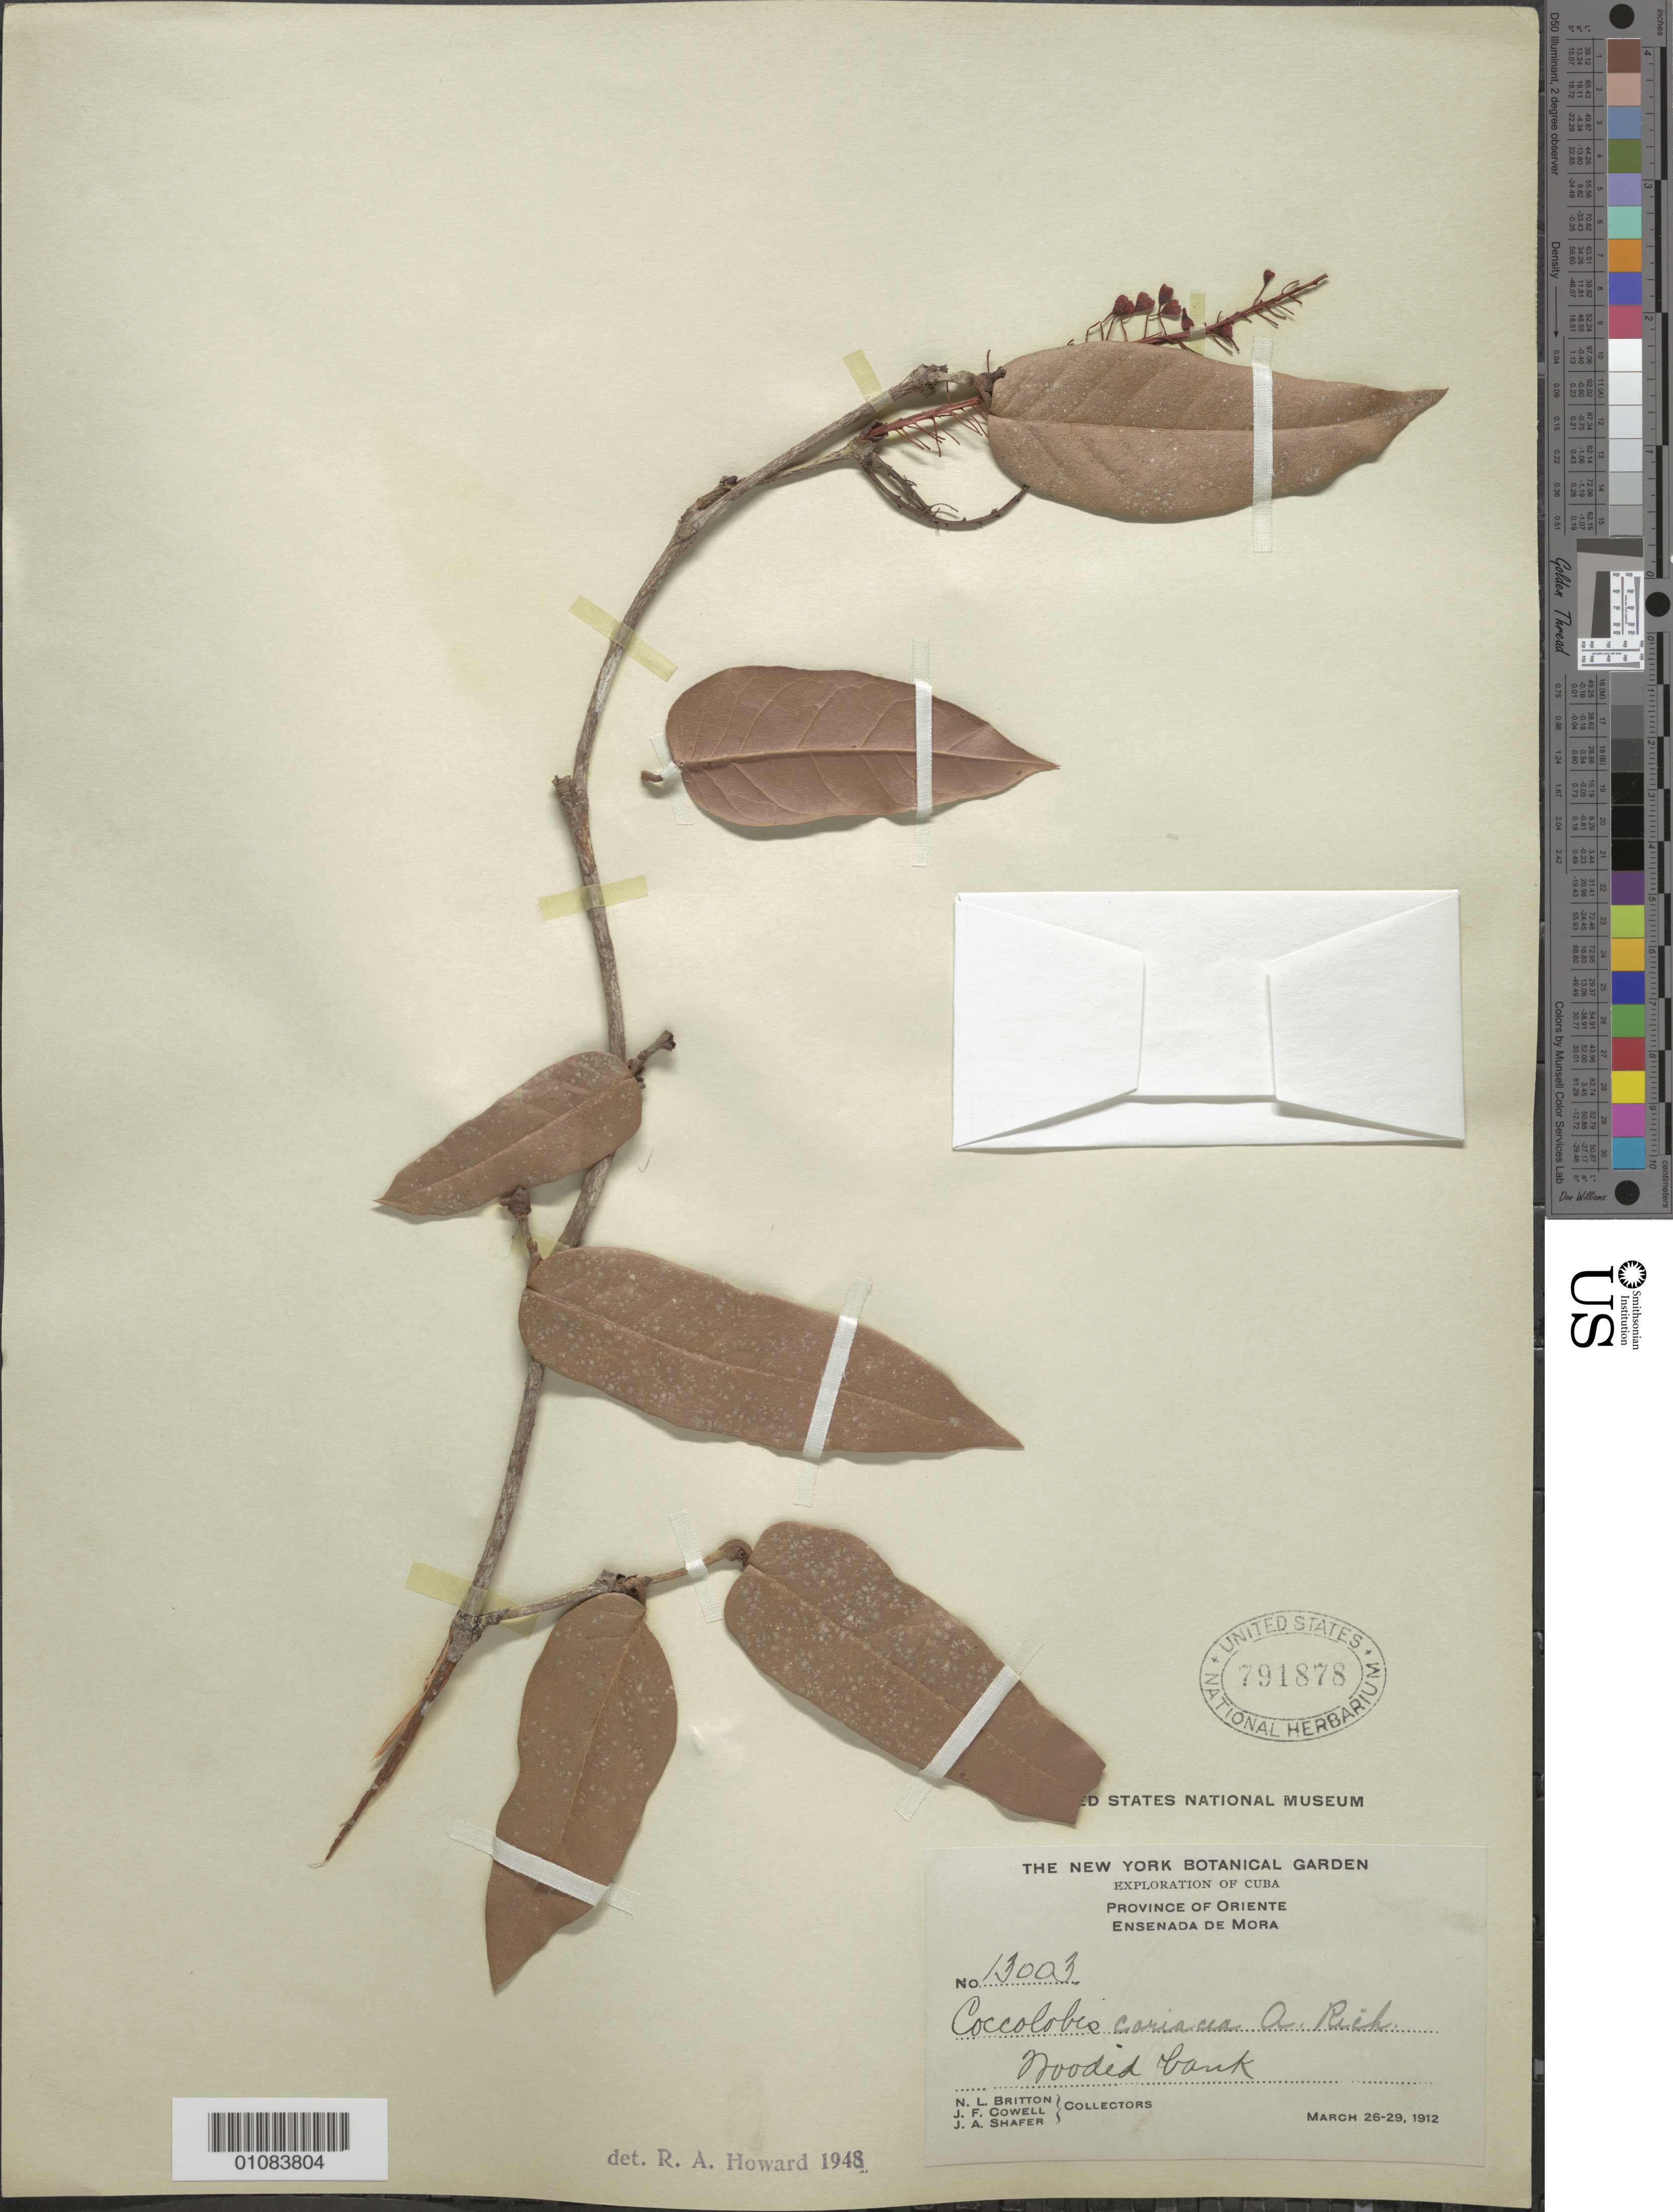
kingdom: Plantae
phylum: Tracheophyta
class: Magnoliopsida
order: Caryophyllales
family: Polygonaceae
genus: Coccoloba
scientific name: Coccoloba coriacea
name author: A. Rich.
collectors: N. Britton, J. F. Cowell & J. A. Shafer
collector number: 13003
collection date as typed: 26 Mar 1912 to 29 Mar 1912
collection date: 1912-03-26/1912-03-29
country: Cuba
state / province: Granma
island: Cuba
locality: Province of Oriente, Ensenada de Mora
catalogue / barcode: US 791878